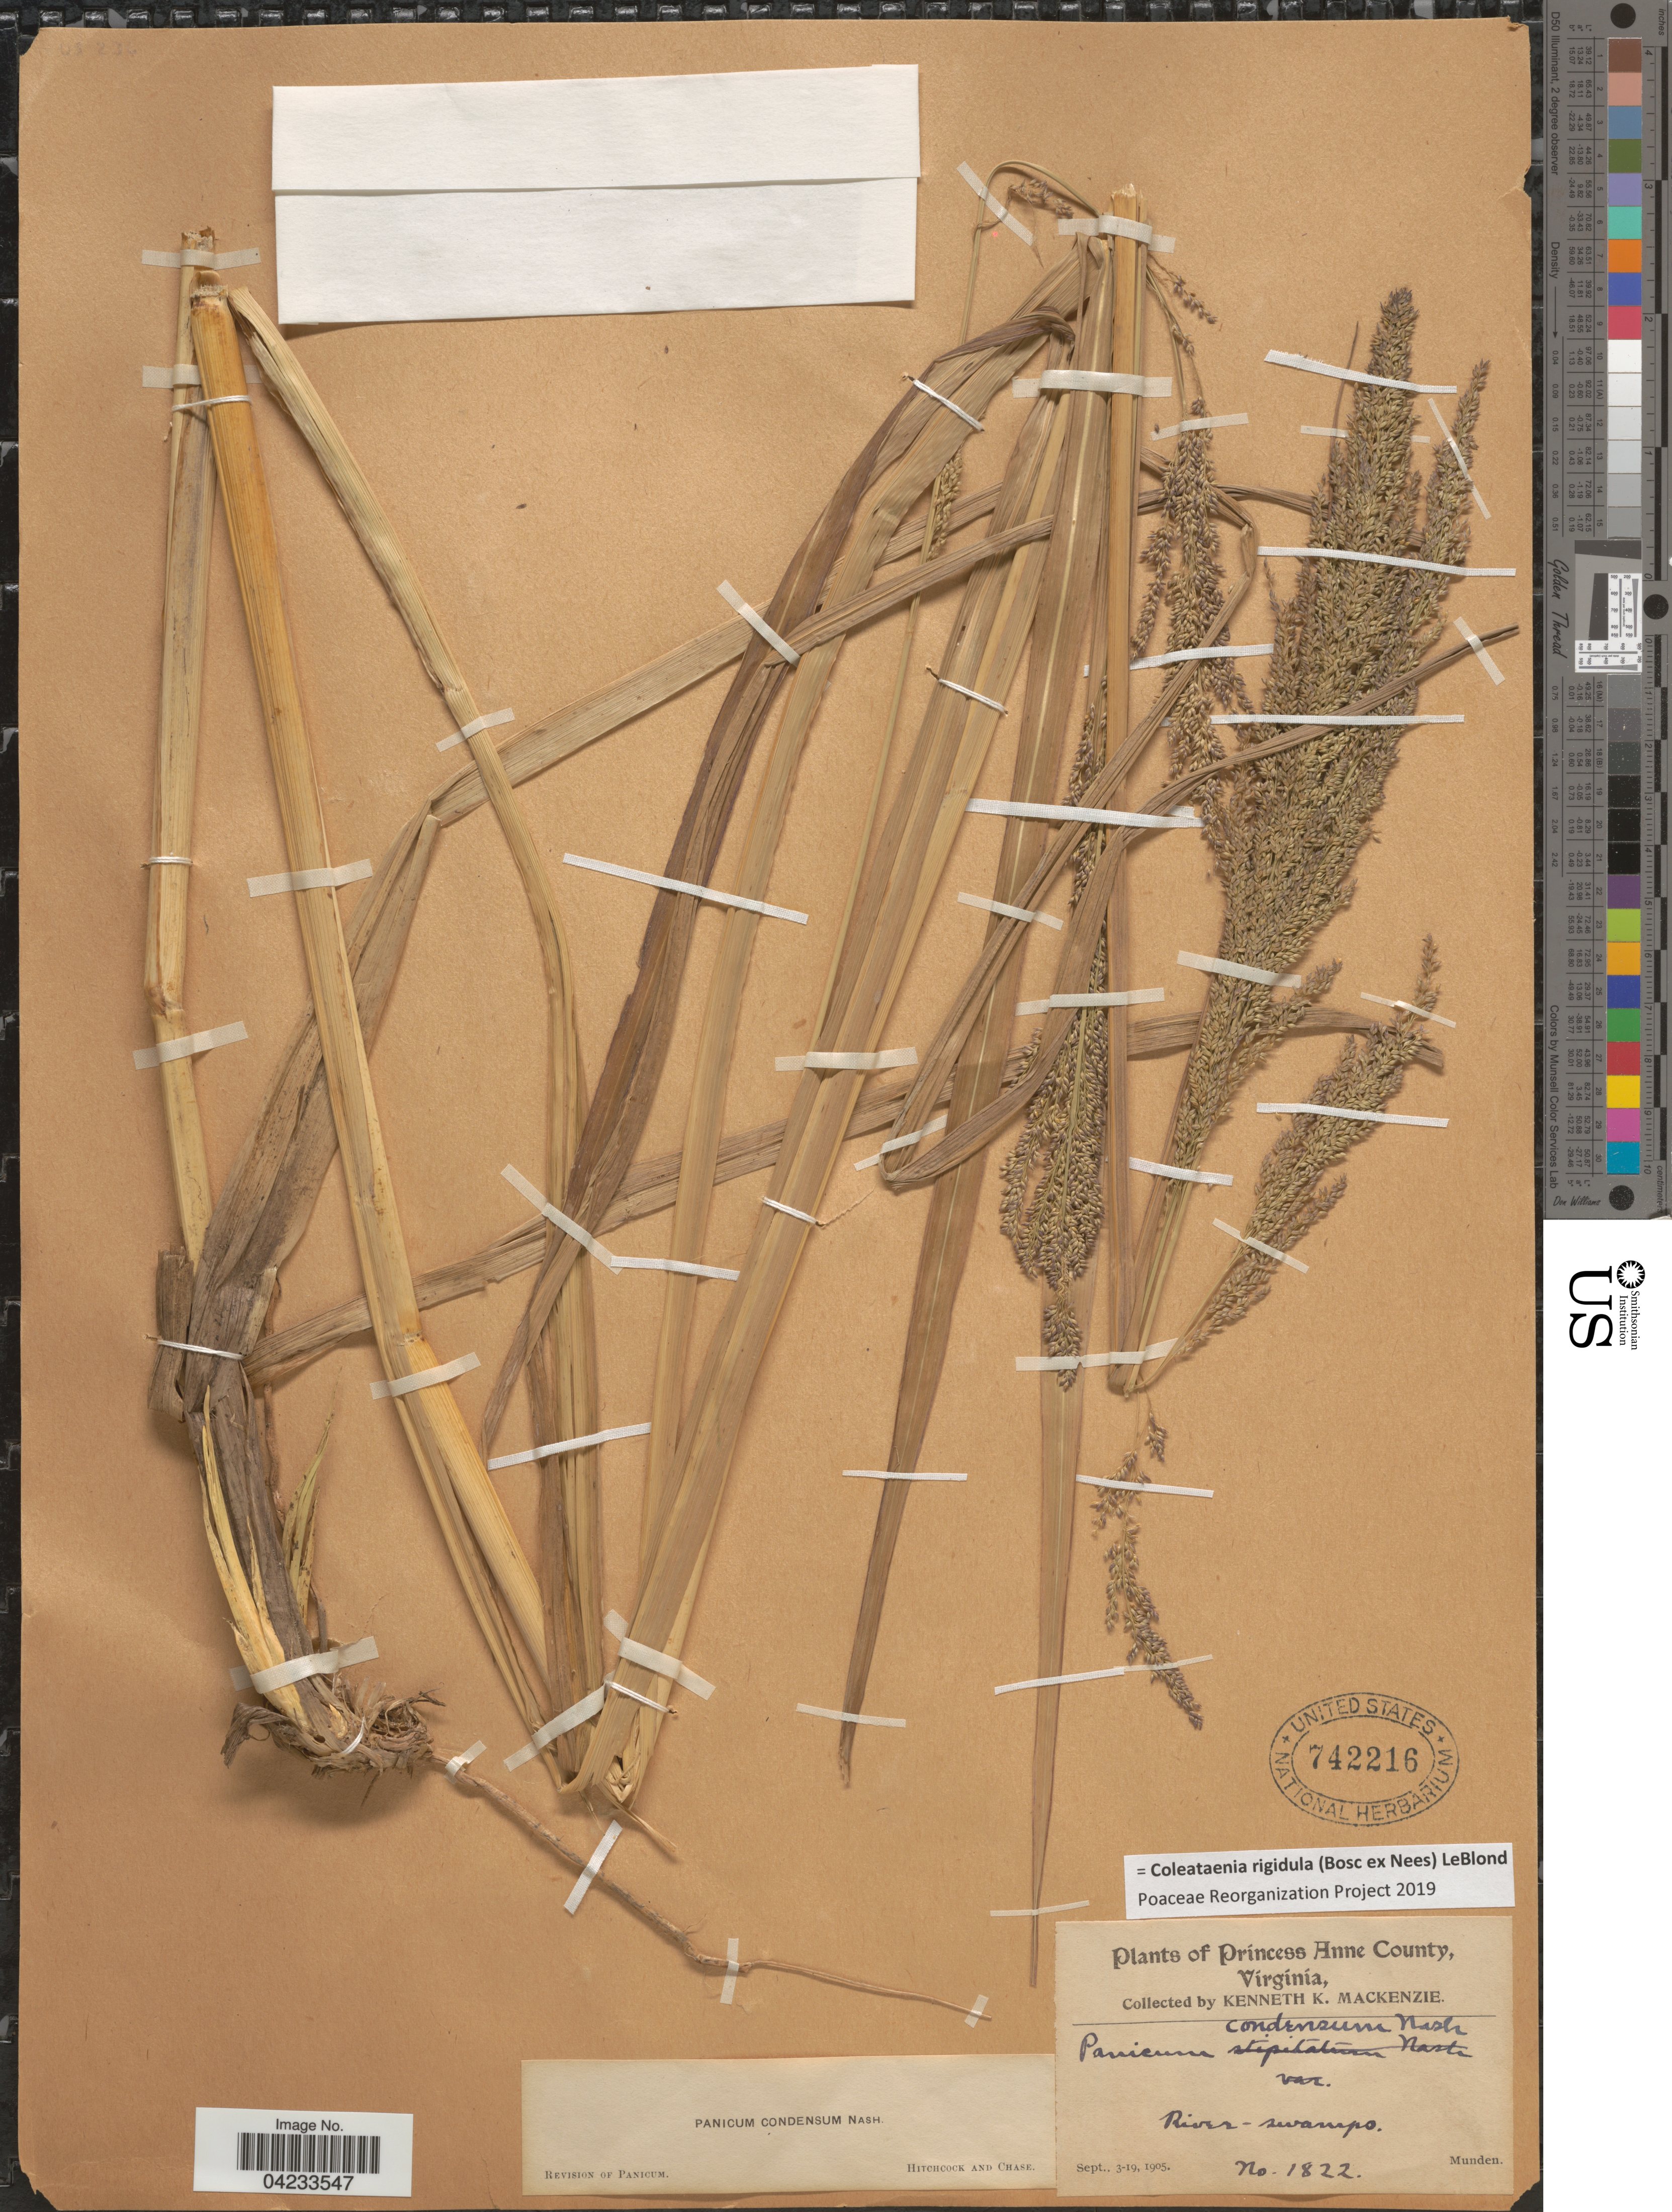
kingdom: Plantae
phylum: Tracheophyta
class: Liliopsida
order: Poales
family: Poaceae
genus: Coleataenia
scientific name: Coleataenia rigidula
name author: (Bosc ex Nees) LeBlond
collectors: K. K. Mackenzie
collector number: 1822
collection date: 1905-09-03/1905-09-19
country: United States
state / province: Virginia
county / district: City of Virginia Beach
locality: Príncess Anne (=historic county name)County. River-swamps. Munden.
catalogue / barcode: US 742216